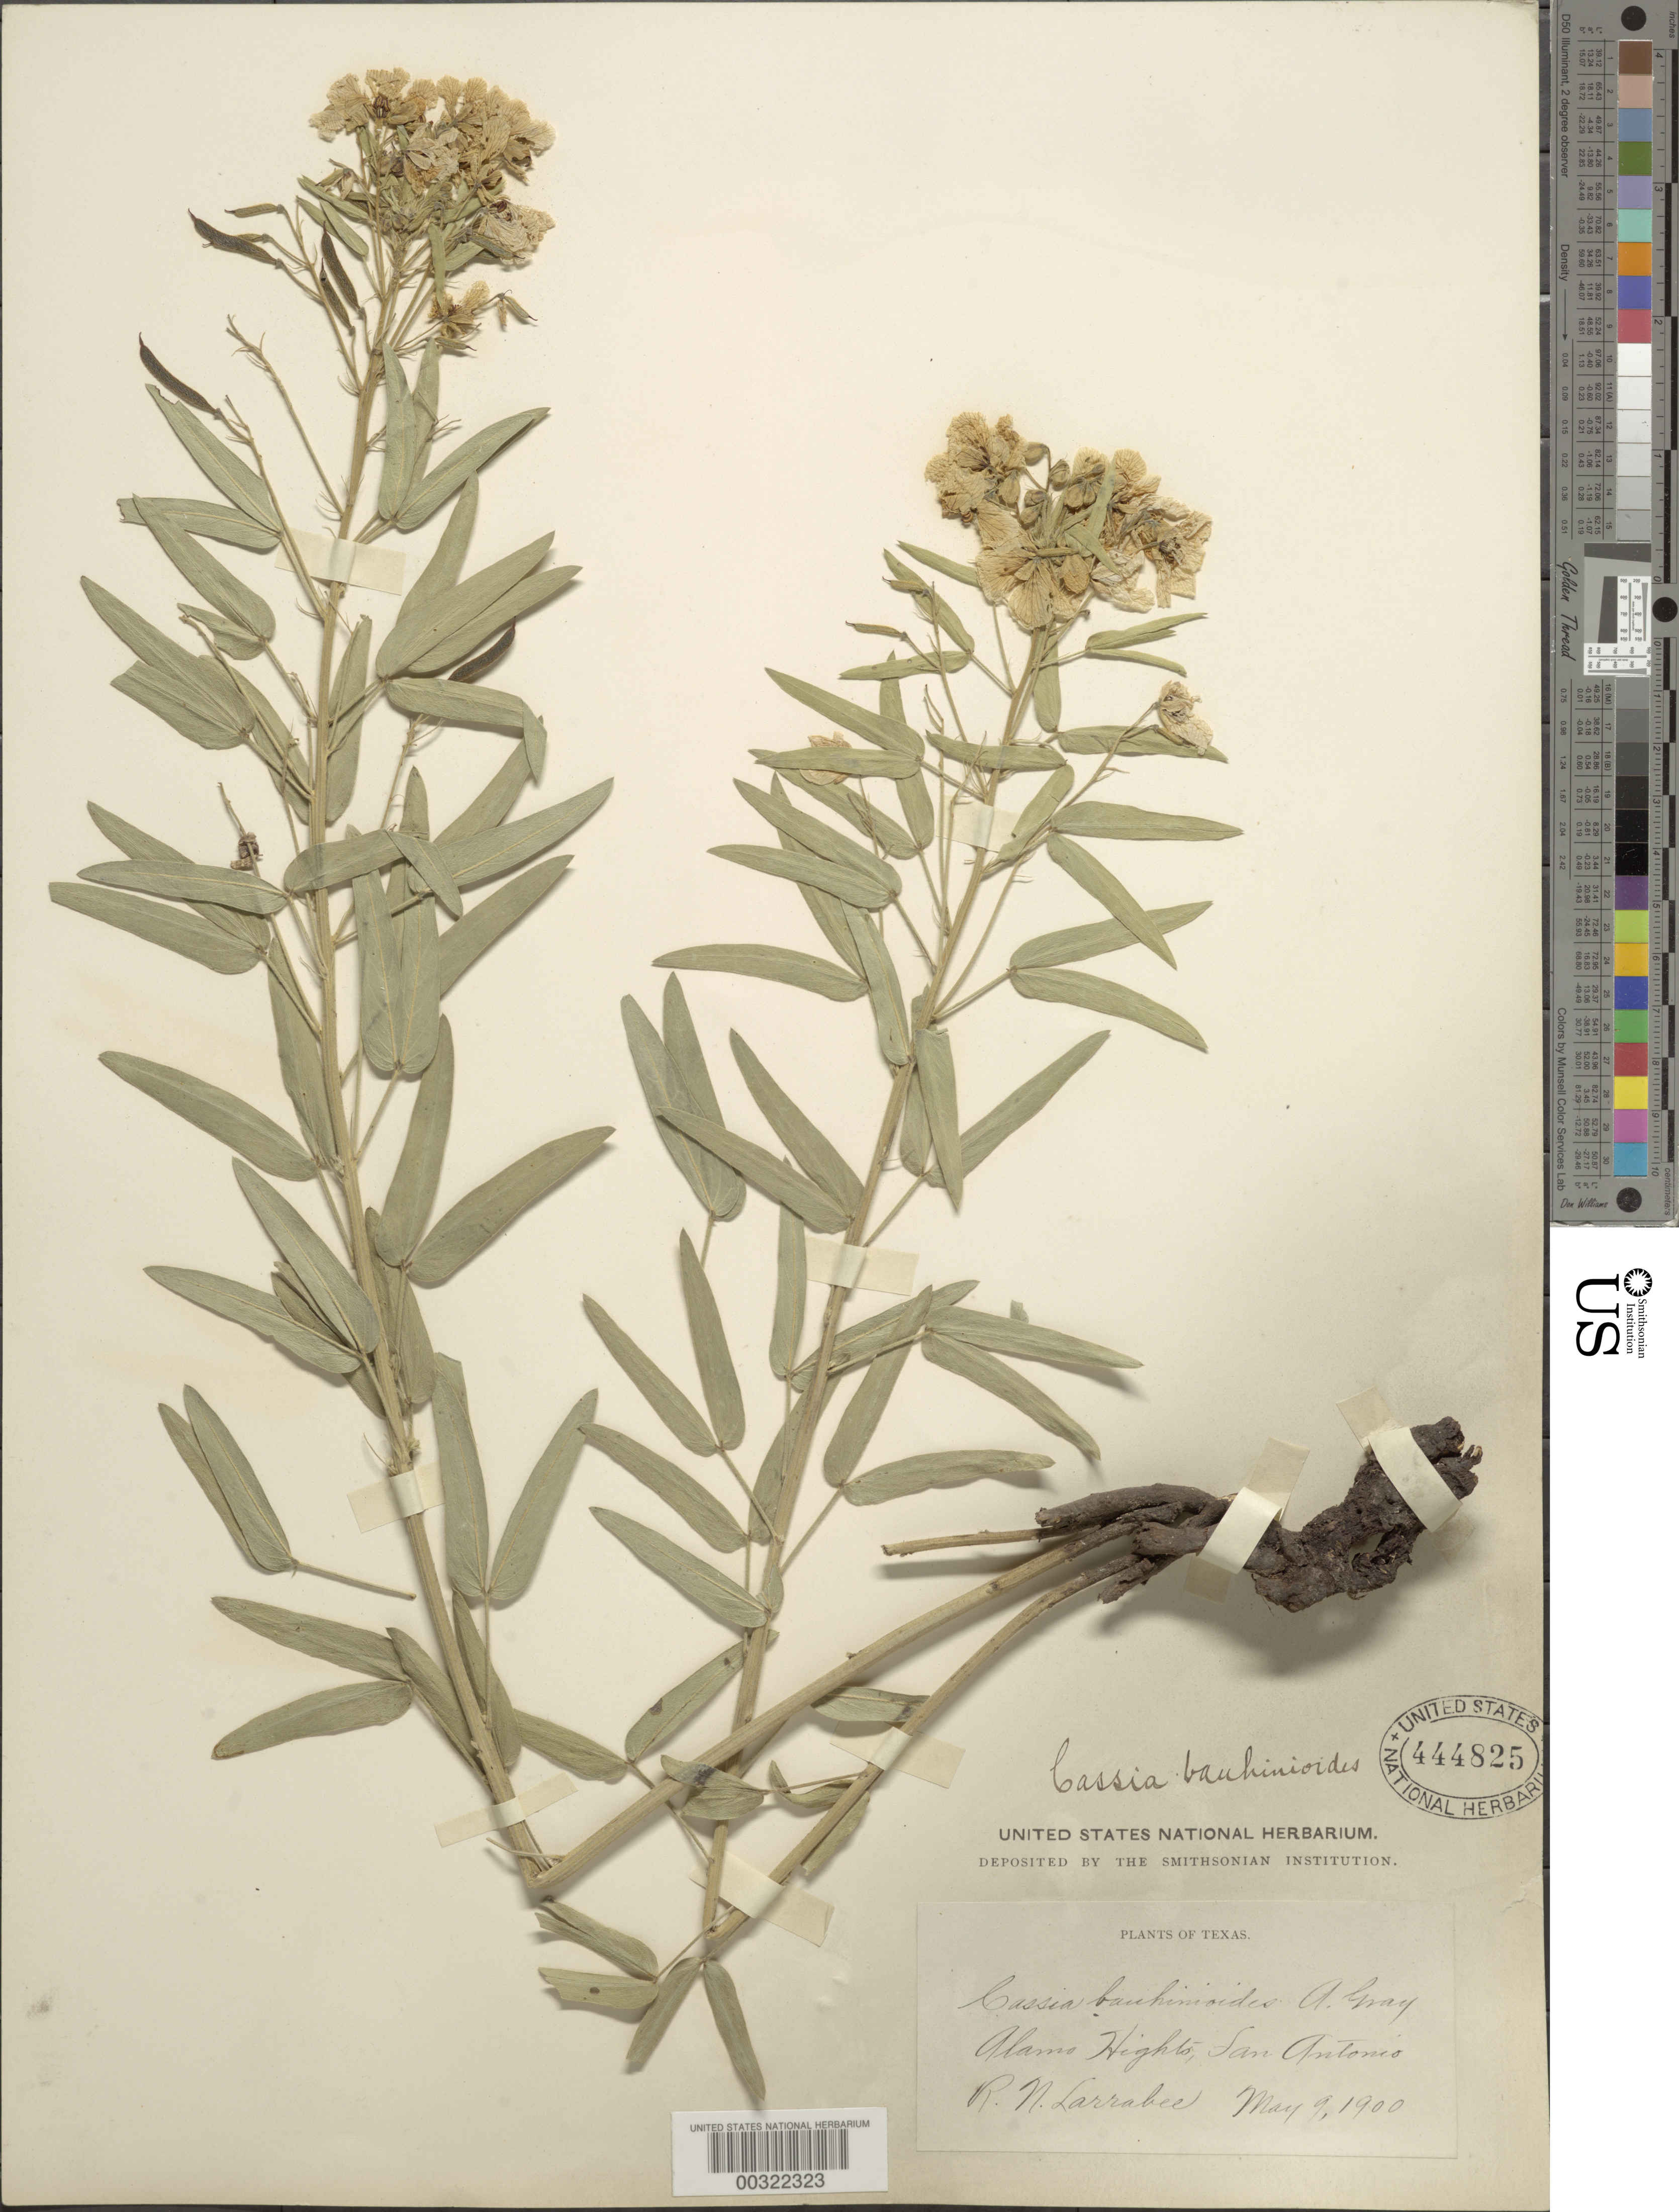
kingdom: Plantae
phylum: Tracheophyta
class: Magnoliopsida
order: Fabales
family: Fabaceae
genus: Senna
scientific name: Senna roemeriana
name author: (Scheele) H.S. Irwin & Barneby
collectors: R. Larrabee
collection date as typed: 09 May 1900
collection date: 1900-05-09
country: United States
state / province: Texas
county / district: Bexar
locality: Alamo heights, san antonio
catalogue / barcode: US 444825